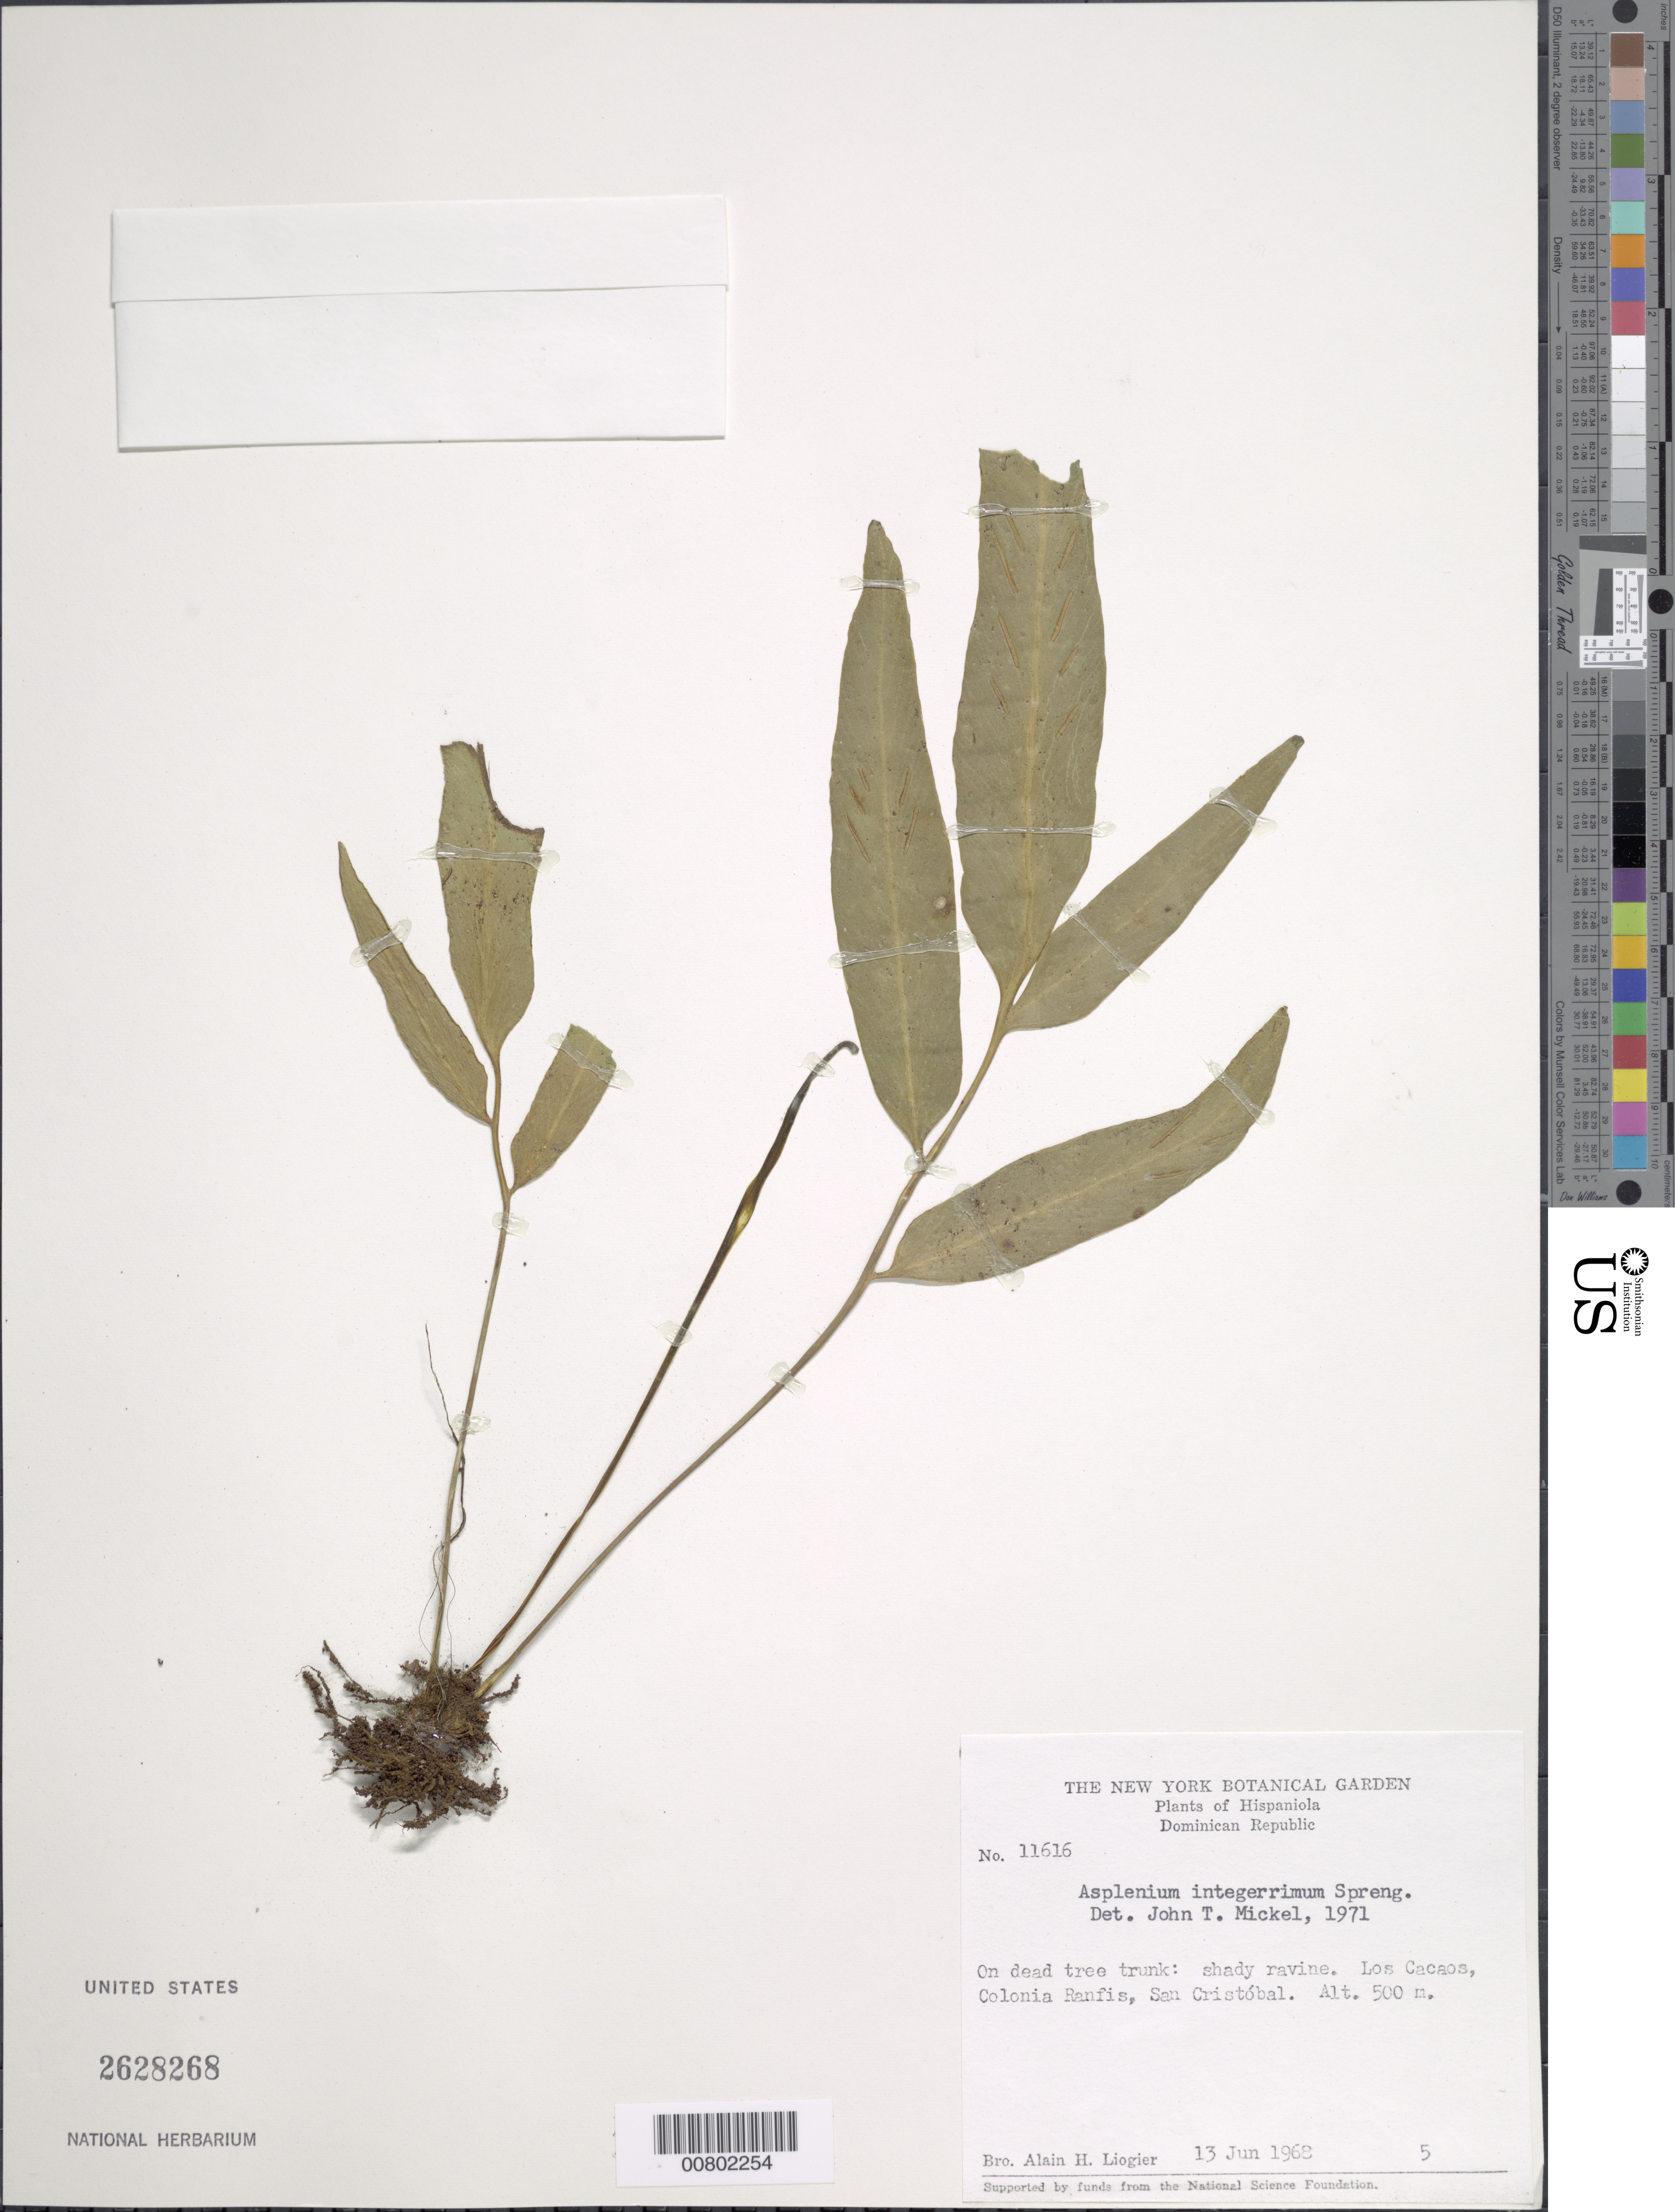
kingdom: Plantae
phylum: Tracheophyta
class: Polypodiopsida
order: Polypodiales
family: Aspleniaceae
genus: Asplenium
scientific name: Asplenium juglandifolium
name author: Lam.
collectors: A. H. Liogier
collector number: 11616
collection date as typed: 13 Jun 1968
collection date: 1968-06-13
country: Dominican Republic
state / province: San Cristobal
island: Hispaniola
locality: Los Cacaos, Colonia Ramfis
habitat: Shady ravine, on dead tree trunk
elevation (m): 500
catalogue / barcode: US 2628268